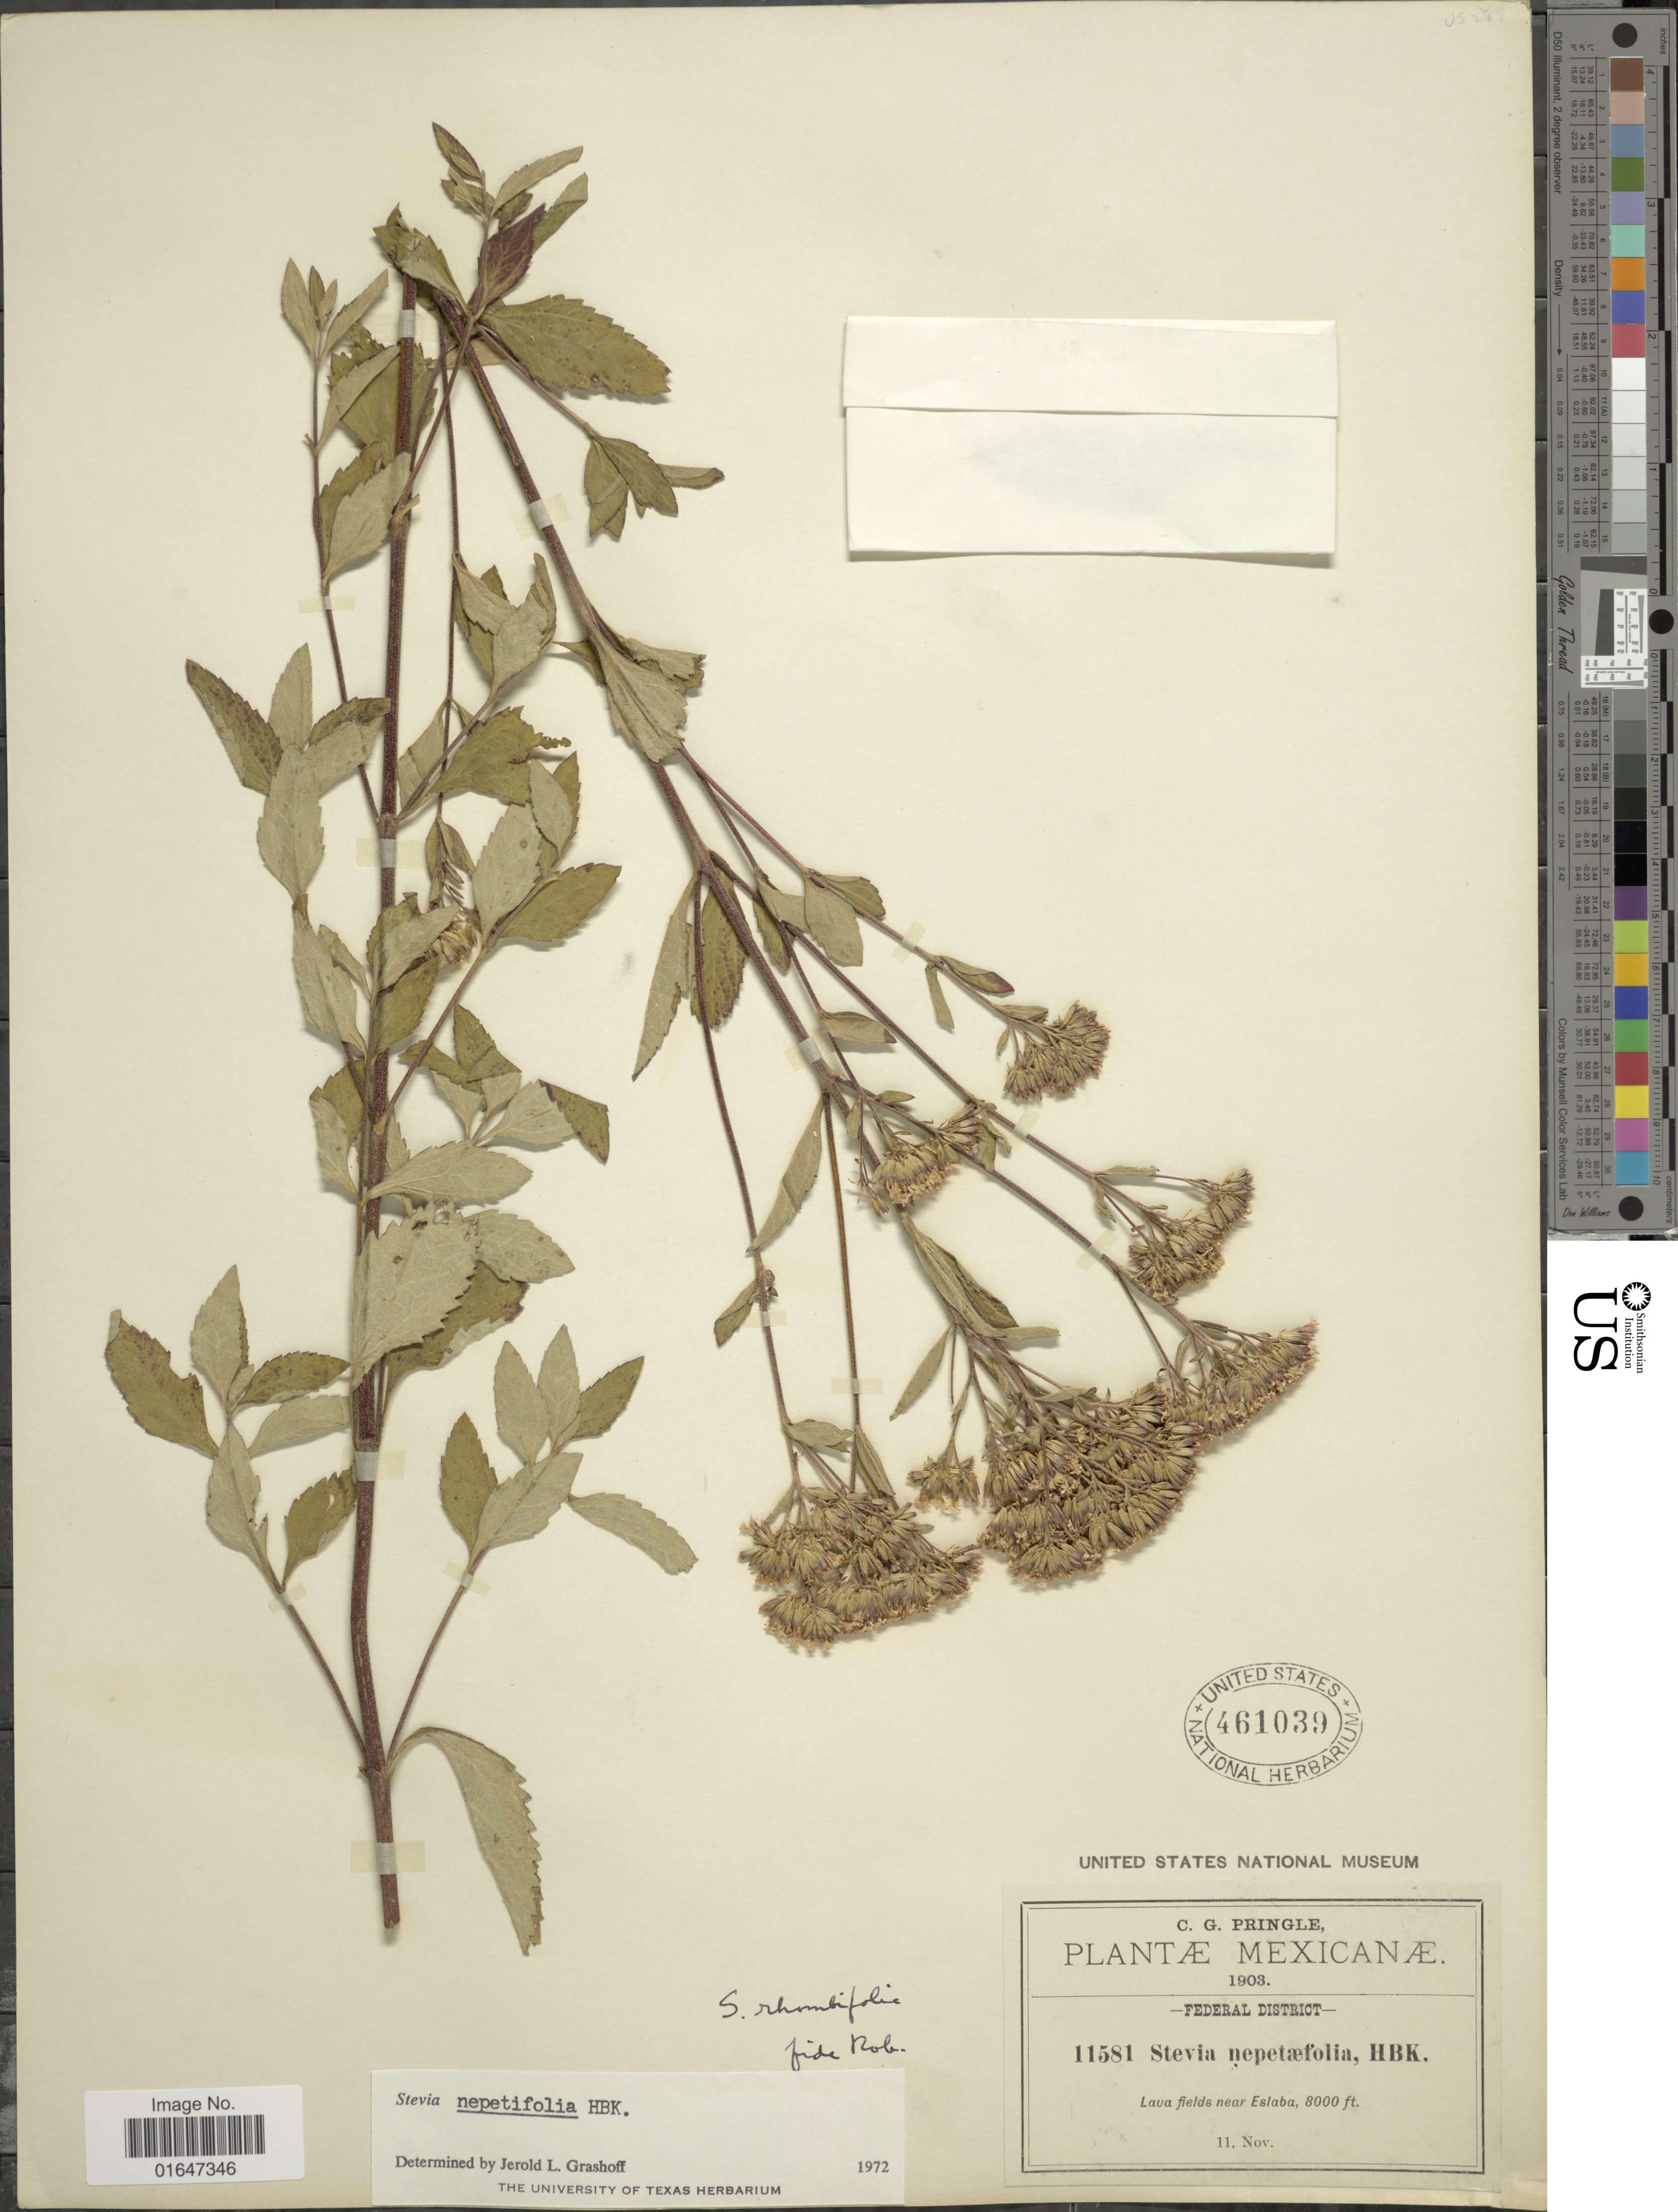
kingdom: Plantae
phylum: Tracheophyta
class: Magnoliopsida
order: Asterales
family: Asteraceae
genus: Stevia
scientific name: Stevia suaveolens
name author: Lag.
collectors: C. G. Pringle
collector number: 11581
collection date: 1903-11-11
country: Mexico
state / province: Distrito Federal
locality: Mexicanae, Lava fields near Eslaba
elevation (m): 2438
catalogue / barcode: US 461039